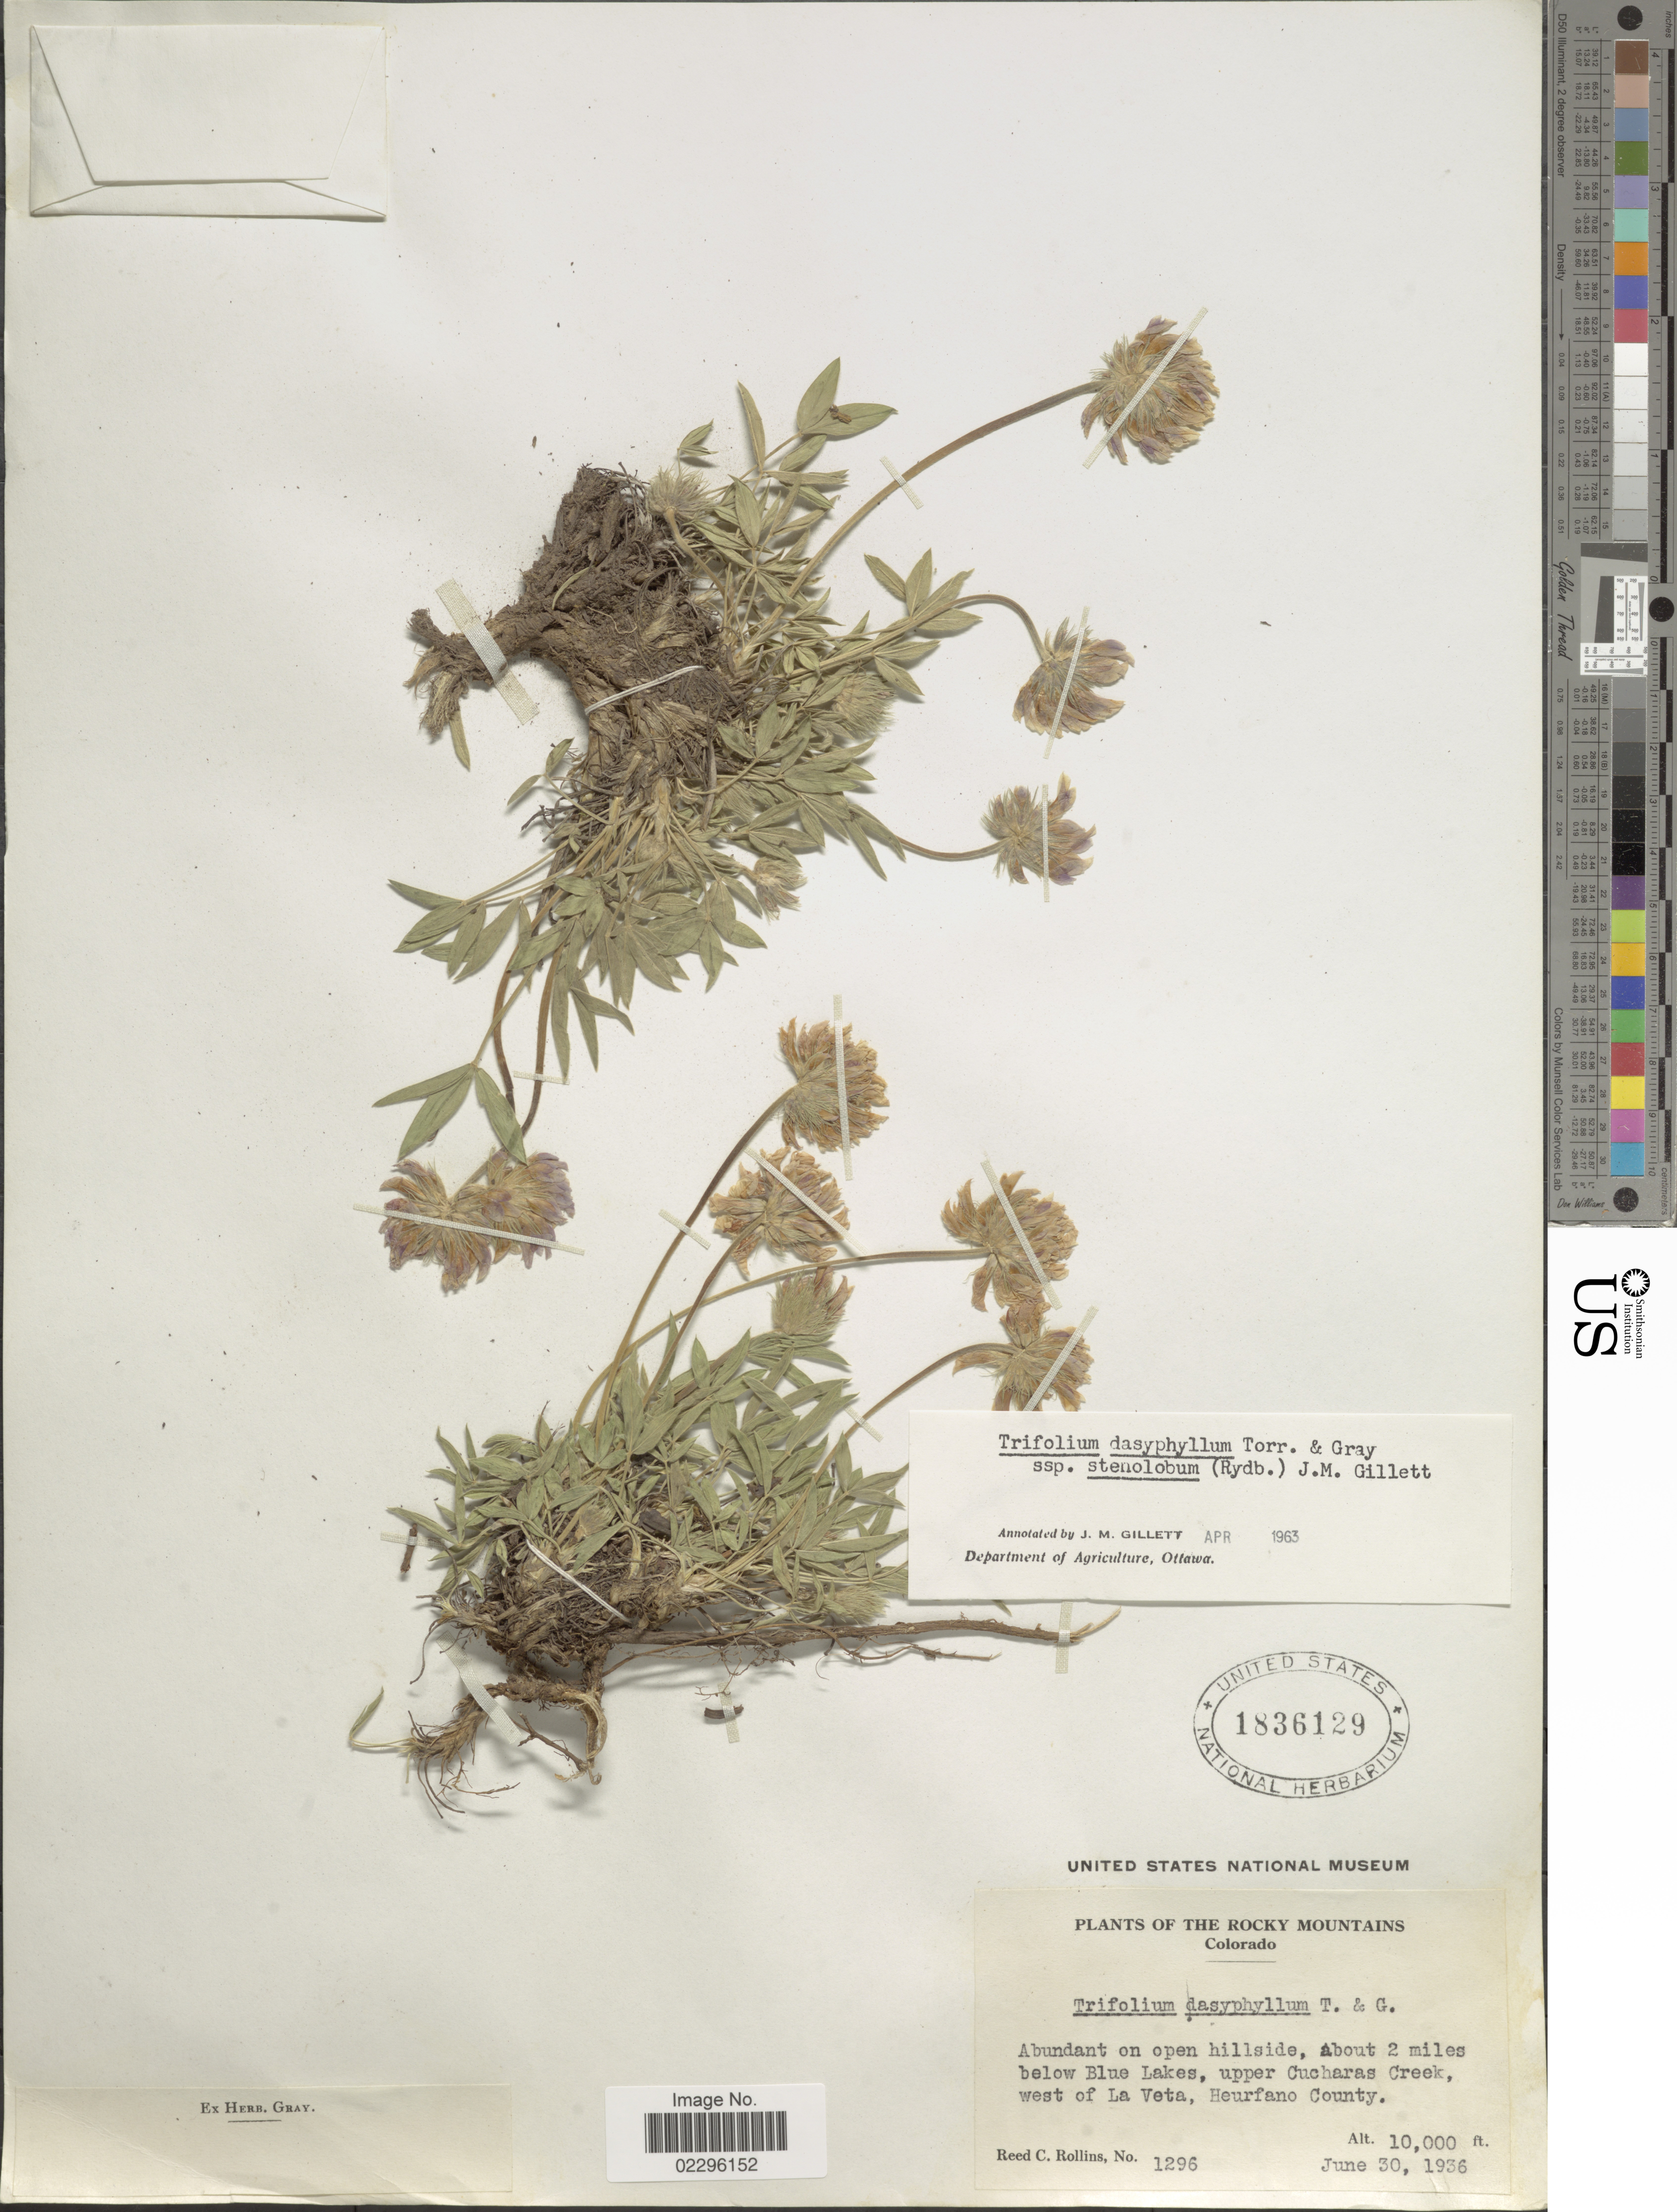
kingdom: Plantae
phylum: Tracheophyta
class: Magnoliopsida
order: Fabales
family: Fabaceae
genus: Trifolium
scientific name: Trifolium dasyphyllum subsp. stenolobum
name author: (Rydb.) J.M. Gillett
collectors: R. C. Rollins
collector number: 1296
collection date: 1936-06-30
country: United States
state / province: Colorado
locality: The Rocky Mountains, about 2 miles below Blue Lakes, Upper Cucharas Creek, west of La Veta, Heurfano County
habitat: abundant on open hillside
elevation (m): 3048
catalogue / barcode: US 1836129